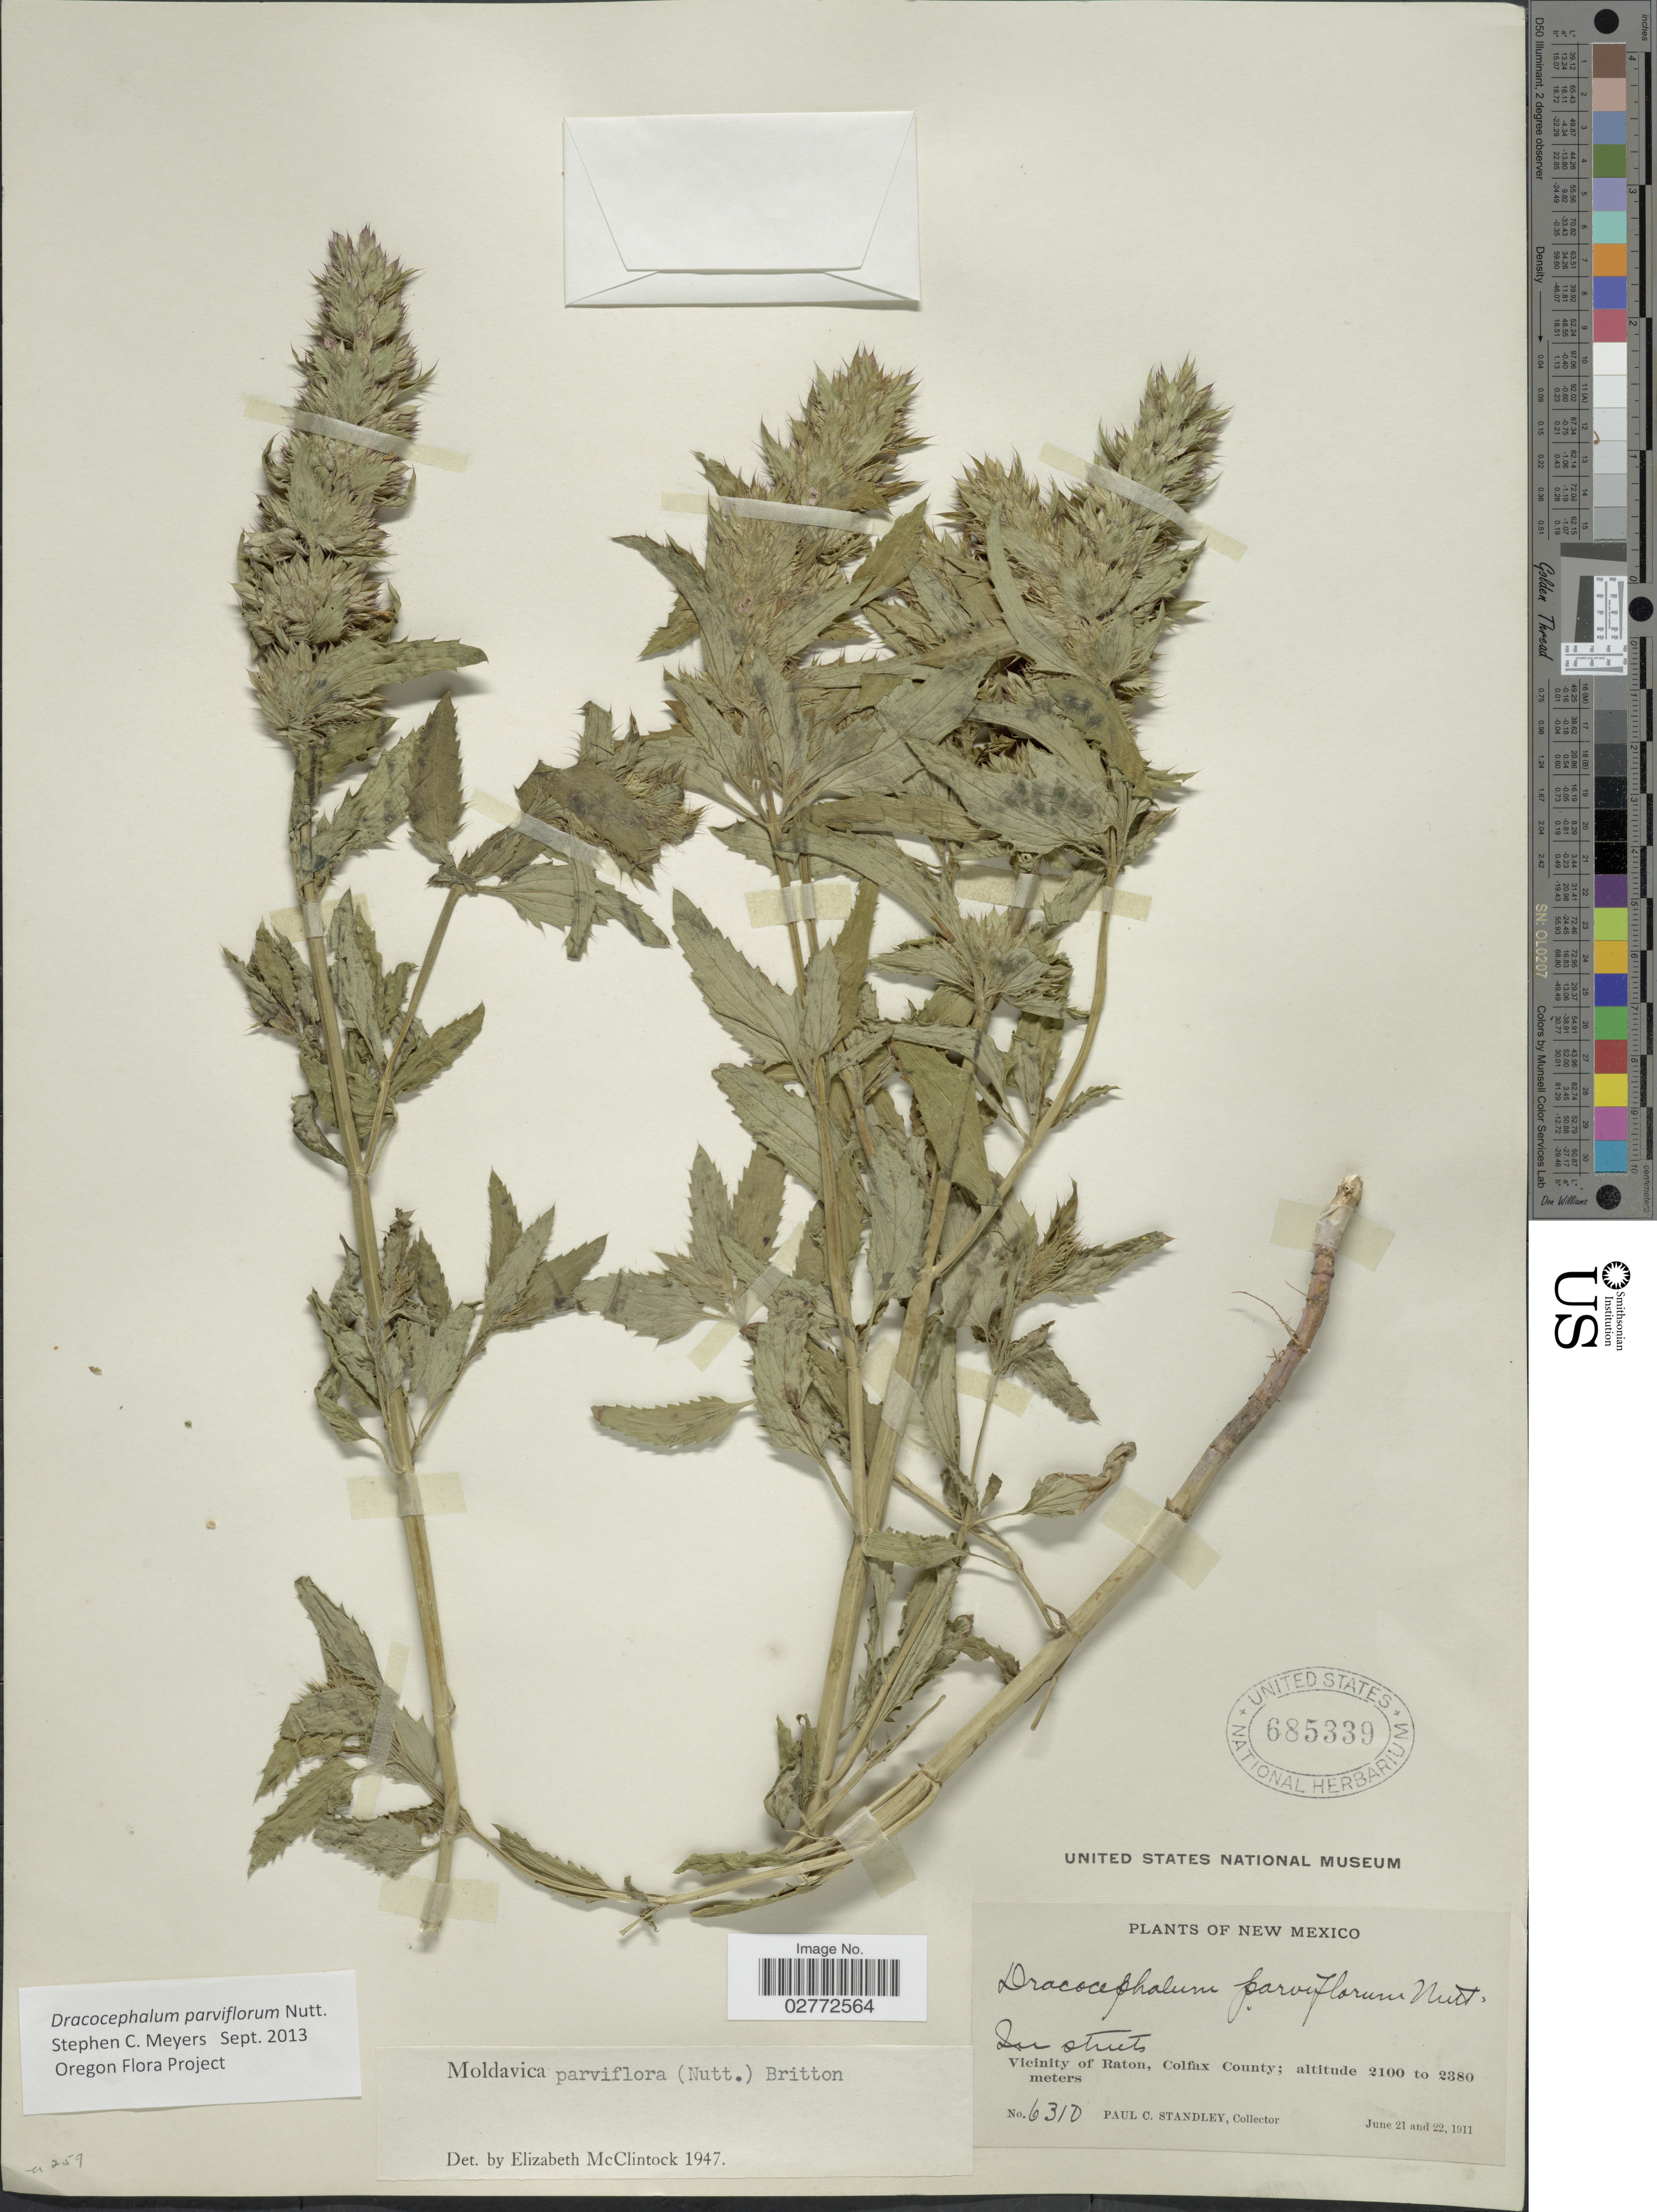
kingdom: Plantae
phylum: Tracheophyta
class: Magnoliopsida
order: Lamiales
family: Lamiaceae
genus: Dracocephalum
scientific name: Dracocephalum parviflorum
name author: Nutt.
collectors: P. C. Standley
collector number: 6310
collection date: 1911-06-21/1911-06-22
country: United States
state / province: New Mexico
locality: Vicinity of Raton, Colfax County.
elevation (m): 2100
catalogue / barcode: US 685339